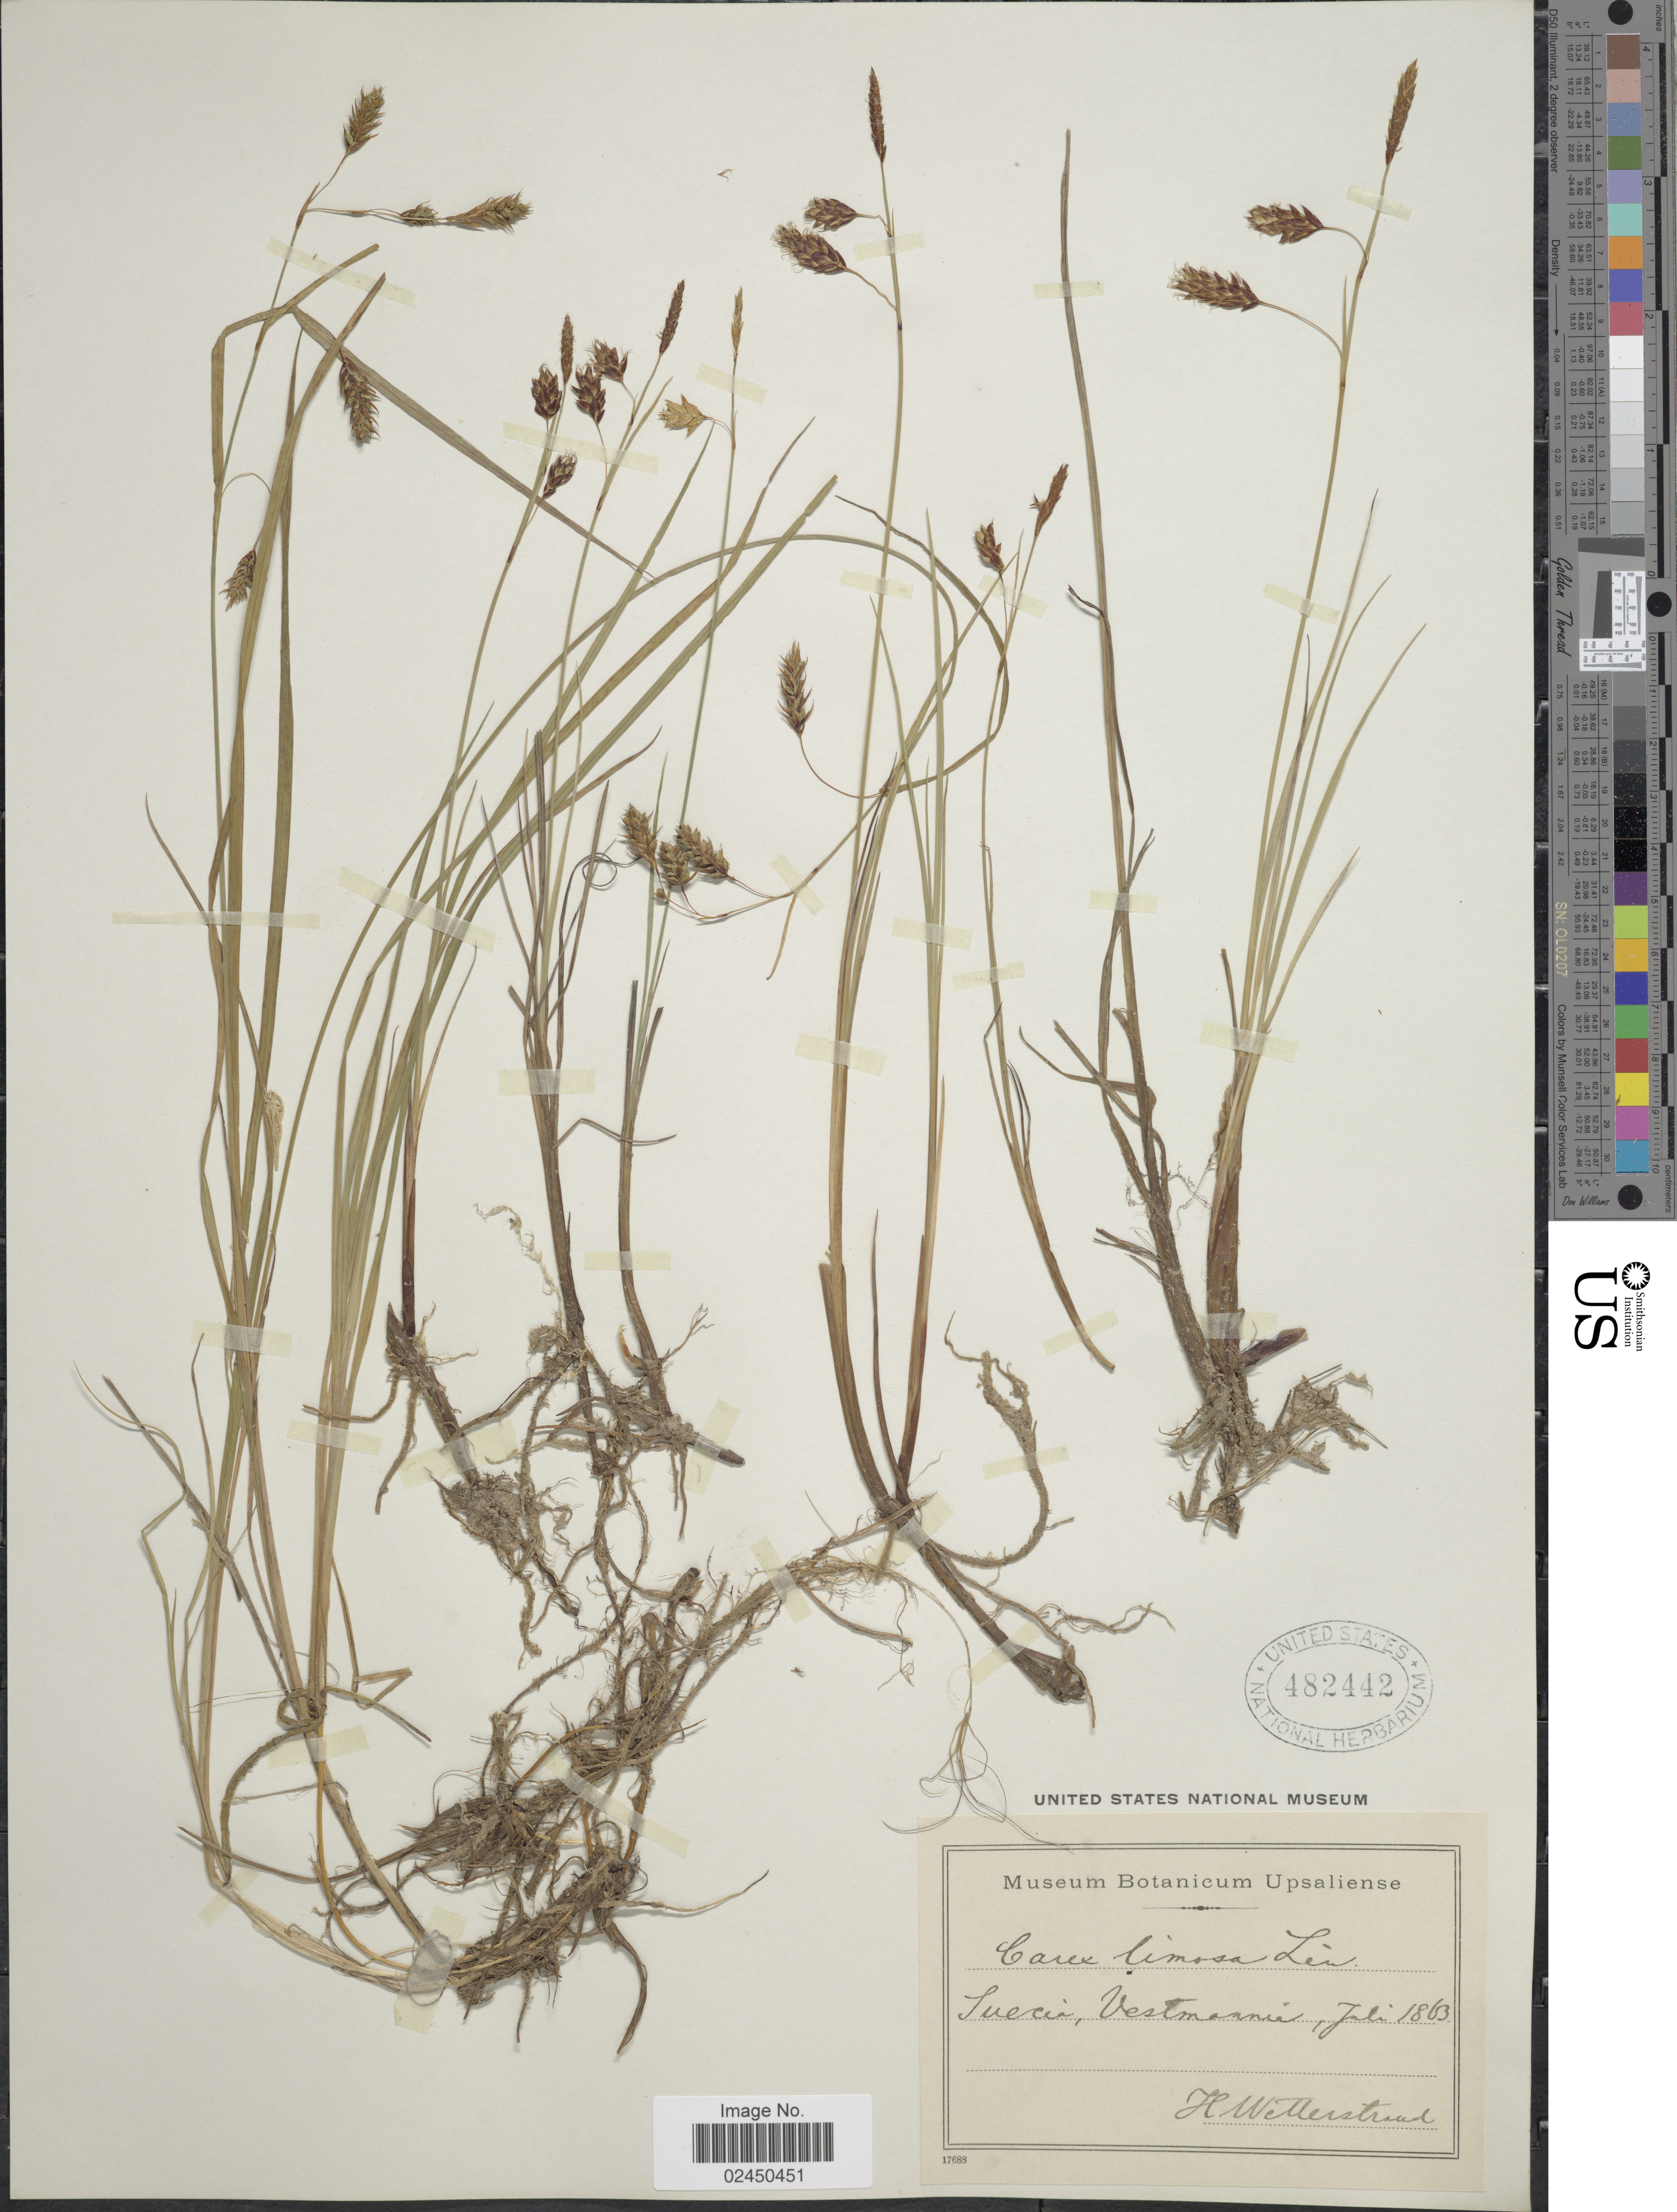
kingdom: Plantae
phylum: Tracheophyta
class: Liliopsida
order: Poales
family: Cyperaceae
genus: Carex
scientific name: Carex limosa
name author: L.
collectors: H. Wetterstrand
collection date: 1863-07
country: Sweden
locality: Suecia, Vestmannia.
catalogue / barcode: US 482442